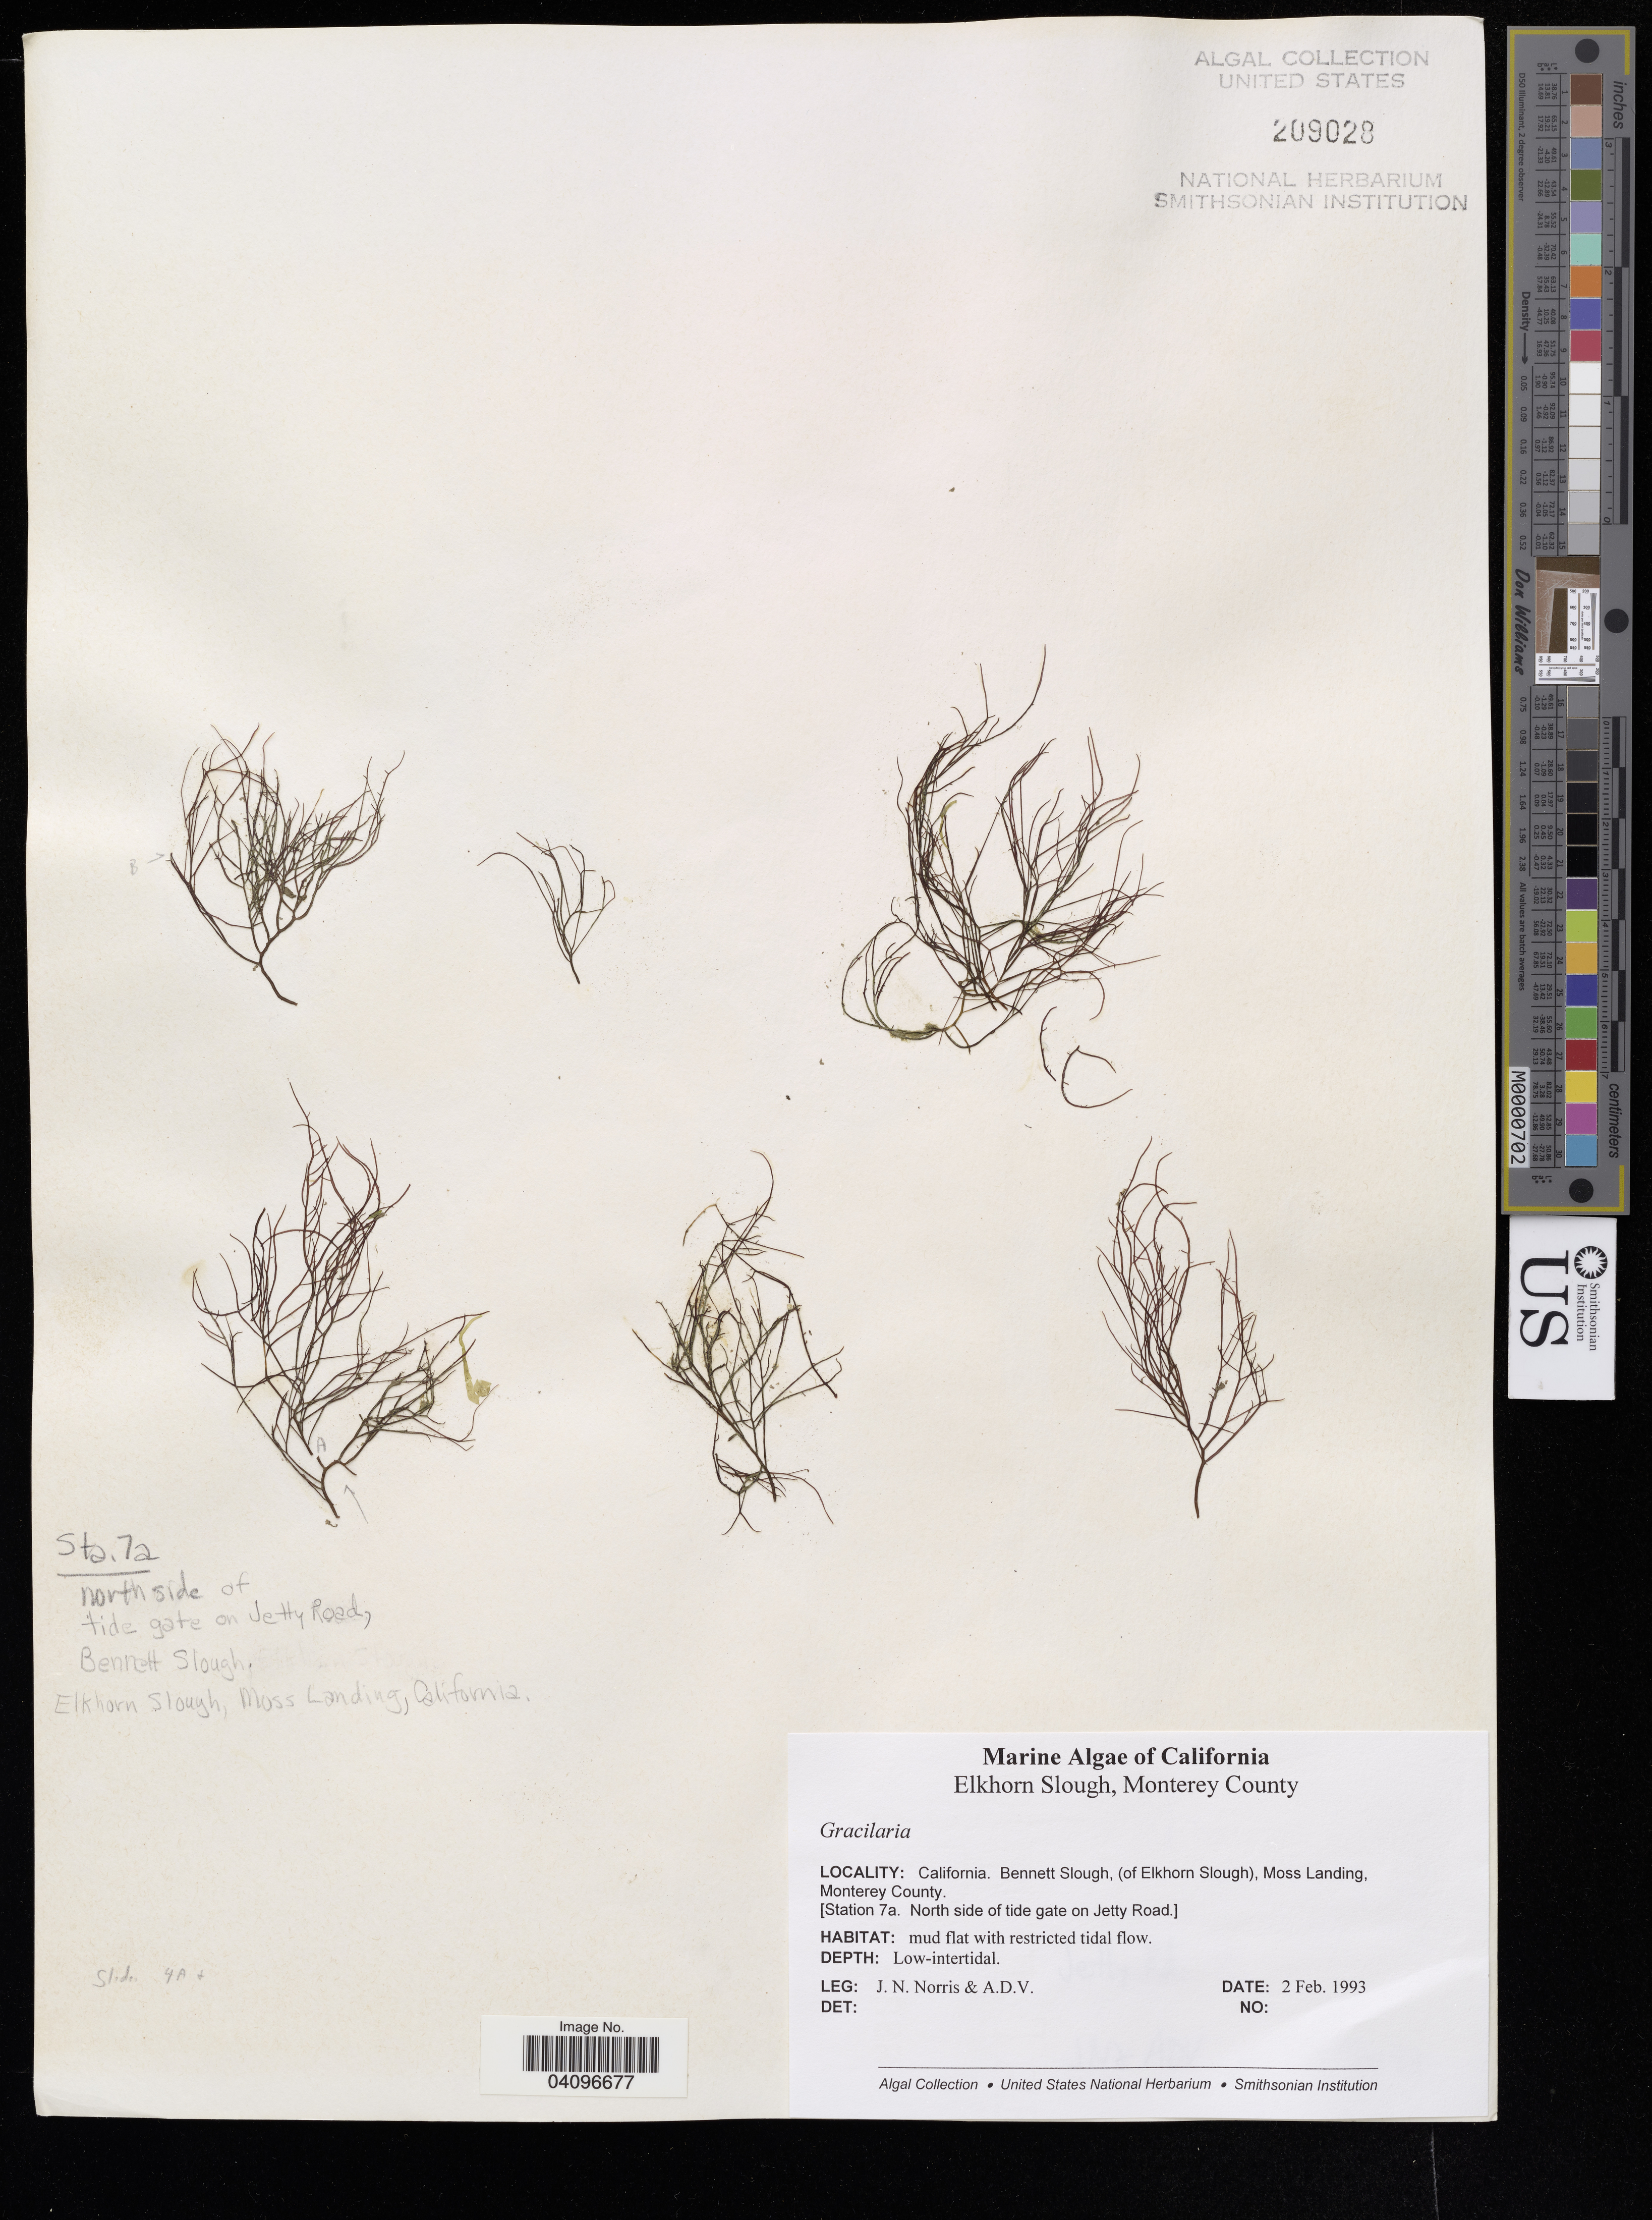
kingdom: Plantae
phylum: Rhodophyta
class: Florideophyceae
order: Gracilariales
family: Gracilariaceae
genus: Gracilaria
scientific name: Gracilaria sp.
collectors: J. Norris & A. D. V.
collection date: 1993-02-02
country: United States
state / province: California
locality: Bennett Slough, (of Elkhorn Slough), Moss Landing, Monterey County [Station 7a. North side of tide gate on Jetty Road].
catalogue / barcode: US 209028